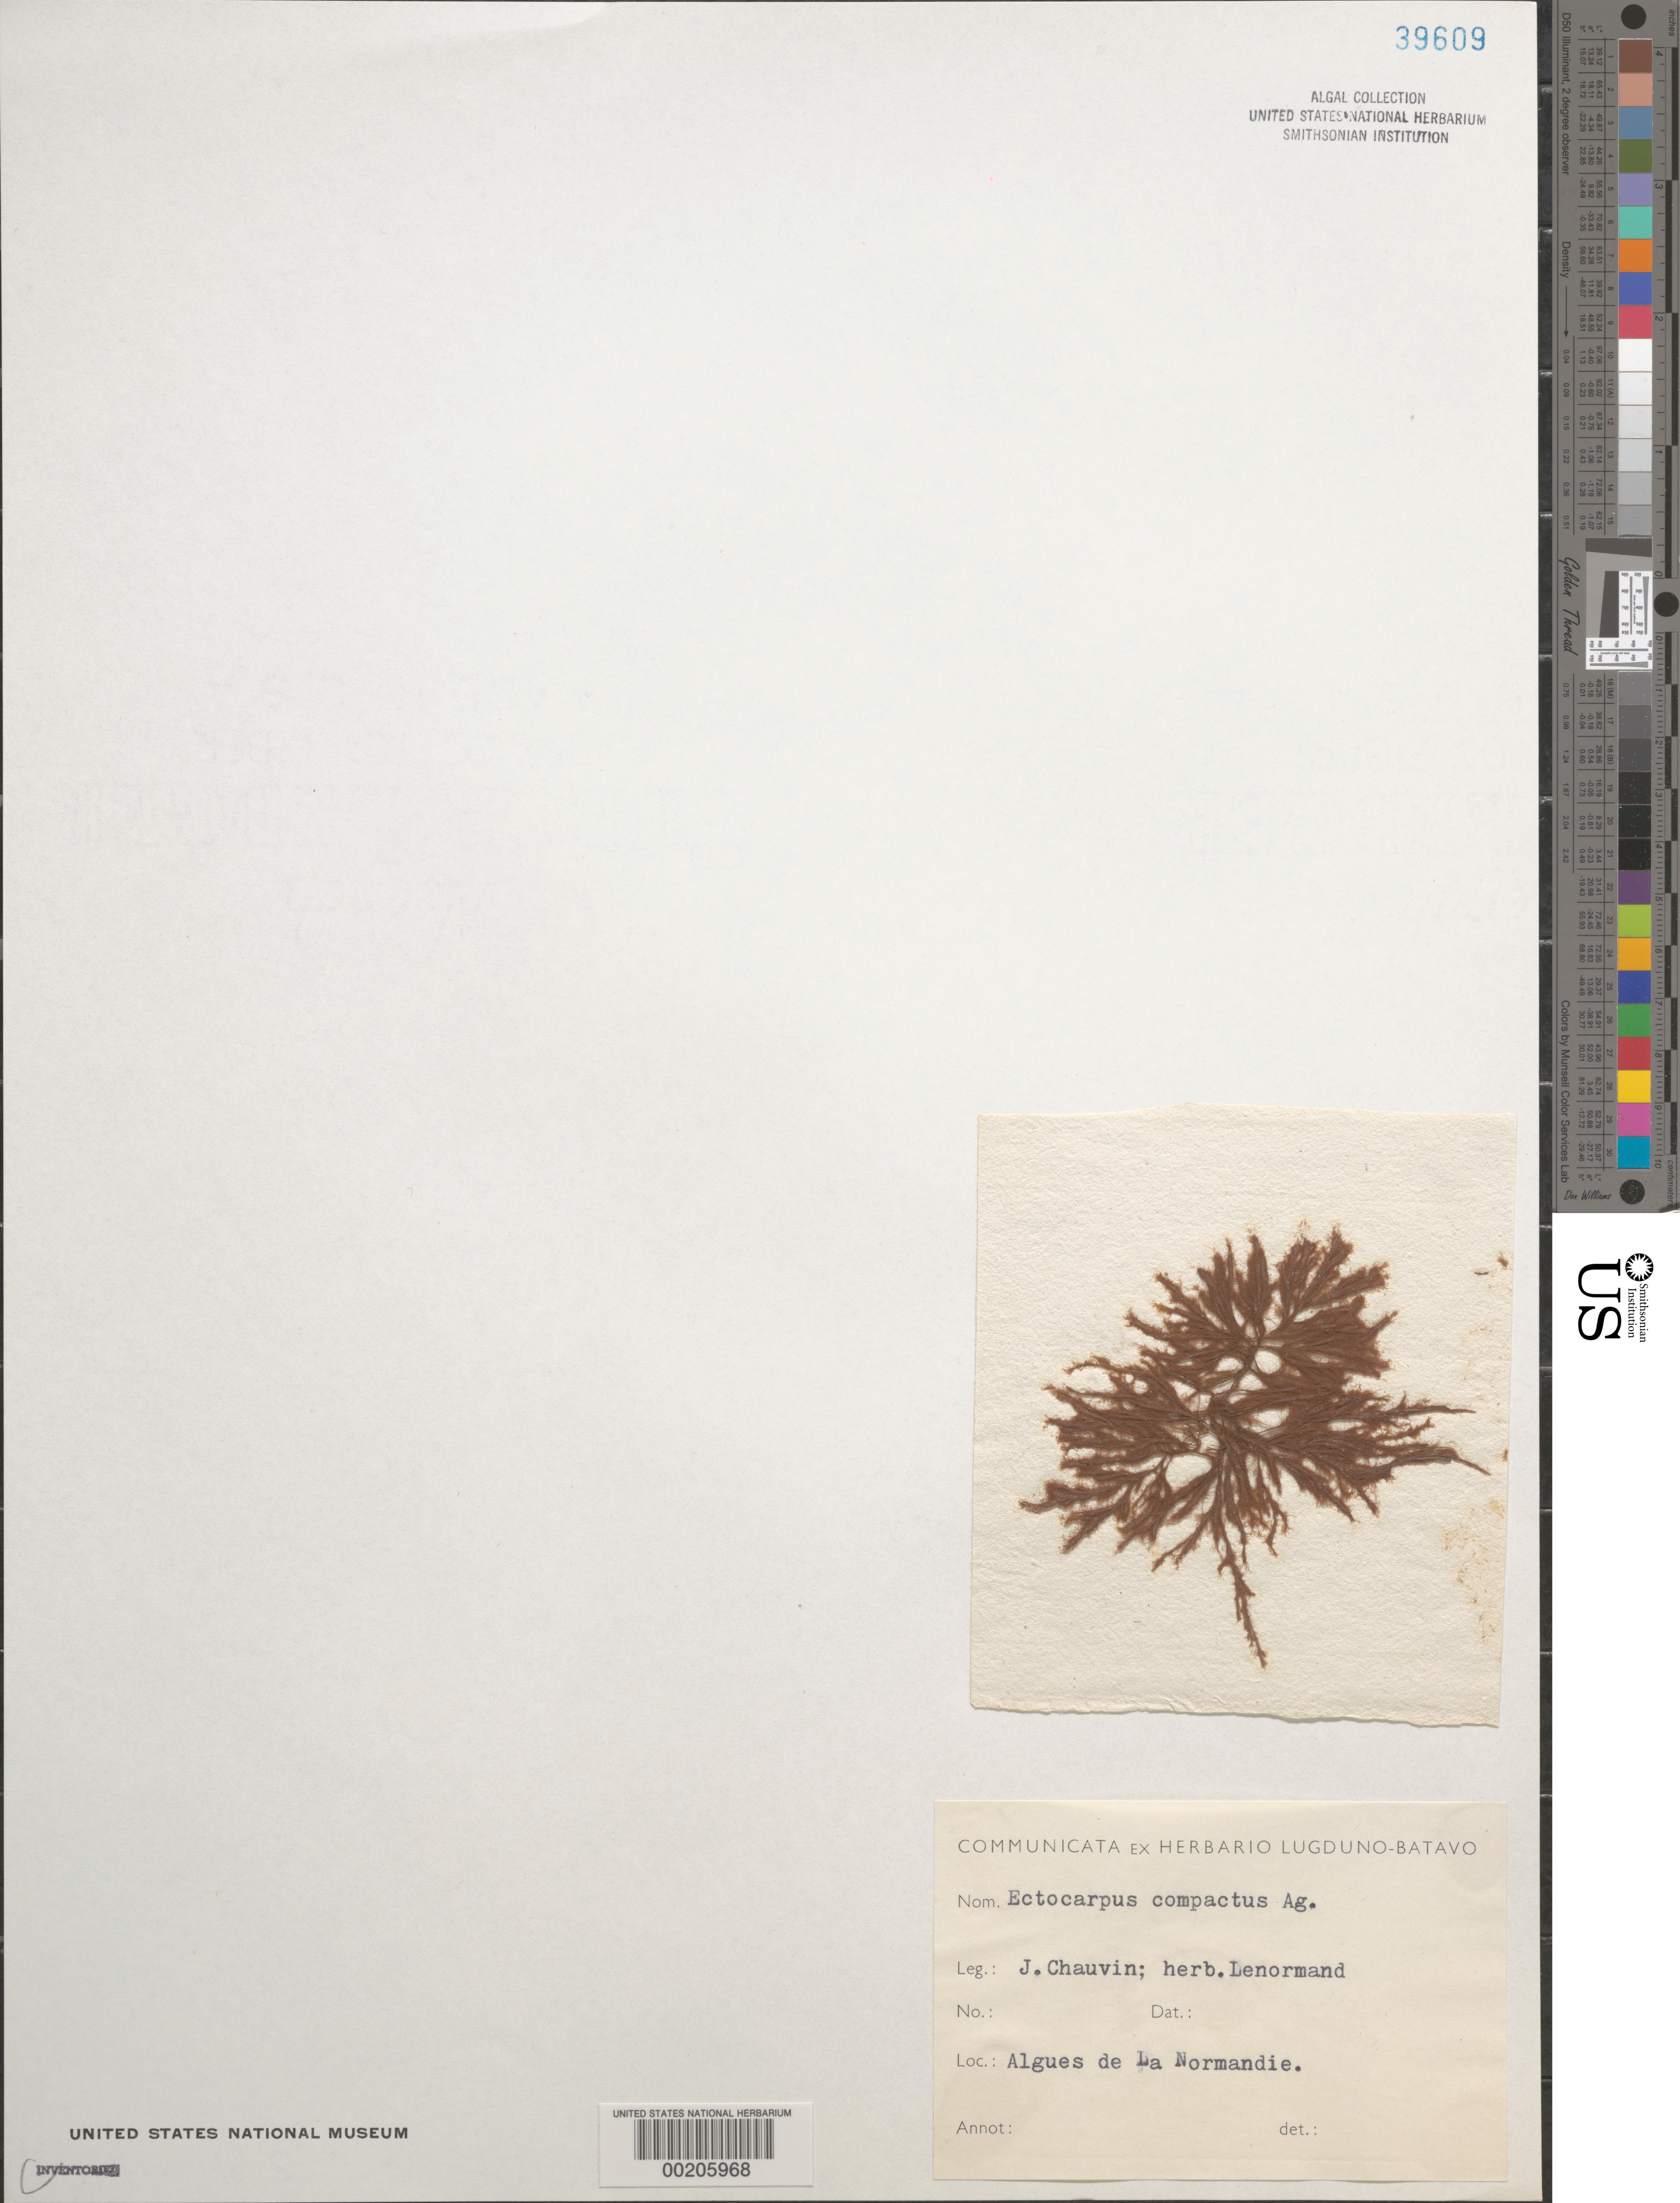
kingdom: Chromista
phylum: Ochrophyta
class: Phaeophyceae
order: Ectocarpales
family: Acinetosporaceae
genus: Pylaiella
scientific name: Pylaiella litoralis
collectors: J. Chauvin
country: France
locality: Normandy (La Normandie)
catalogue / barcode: US 39609